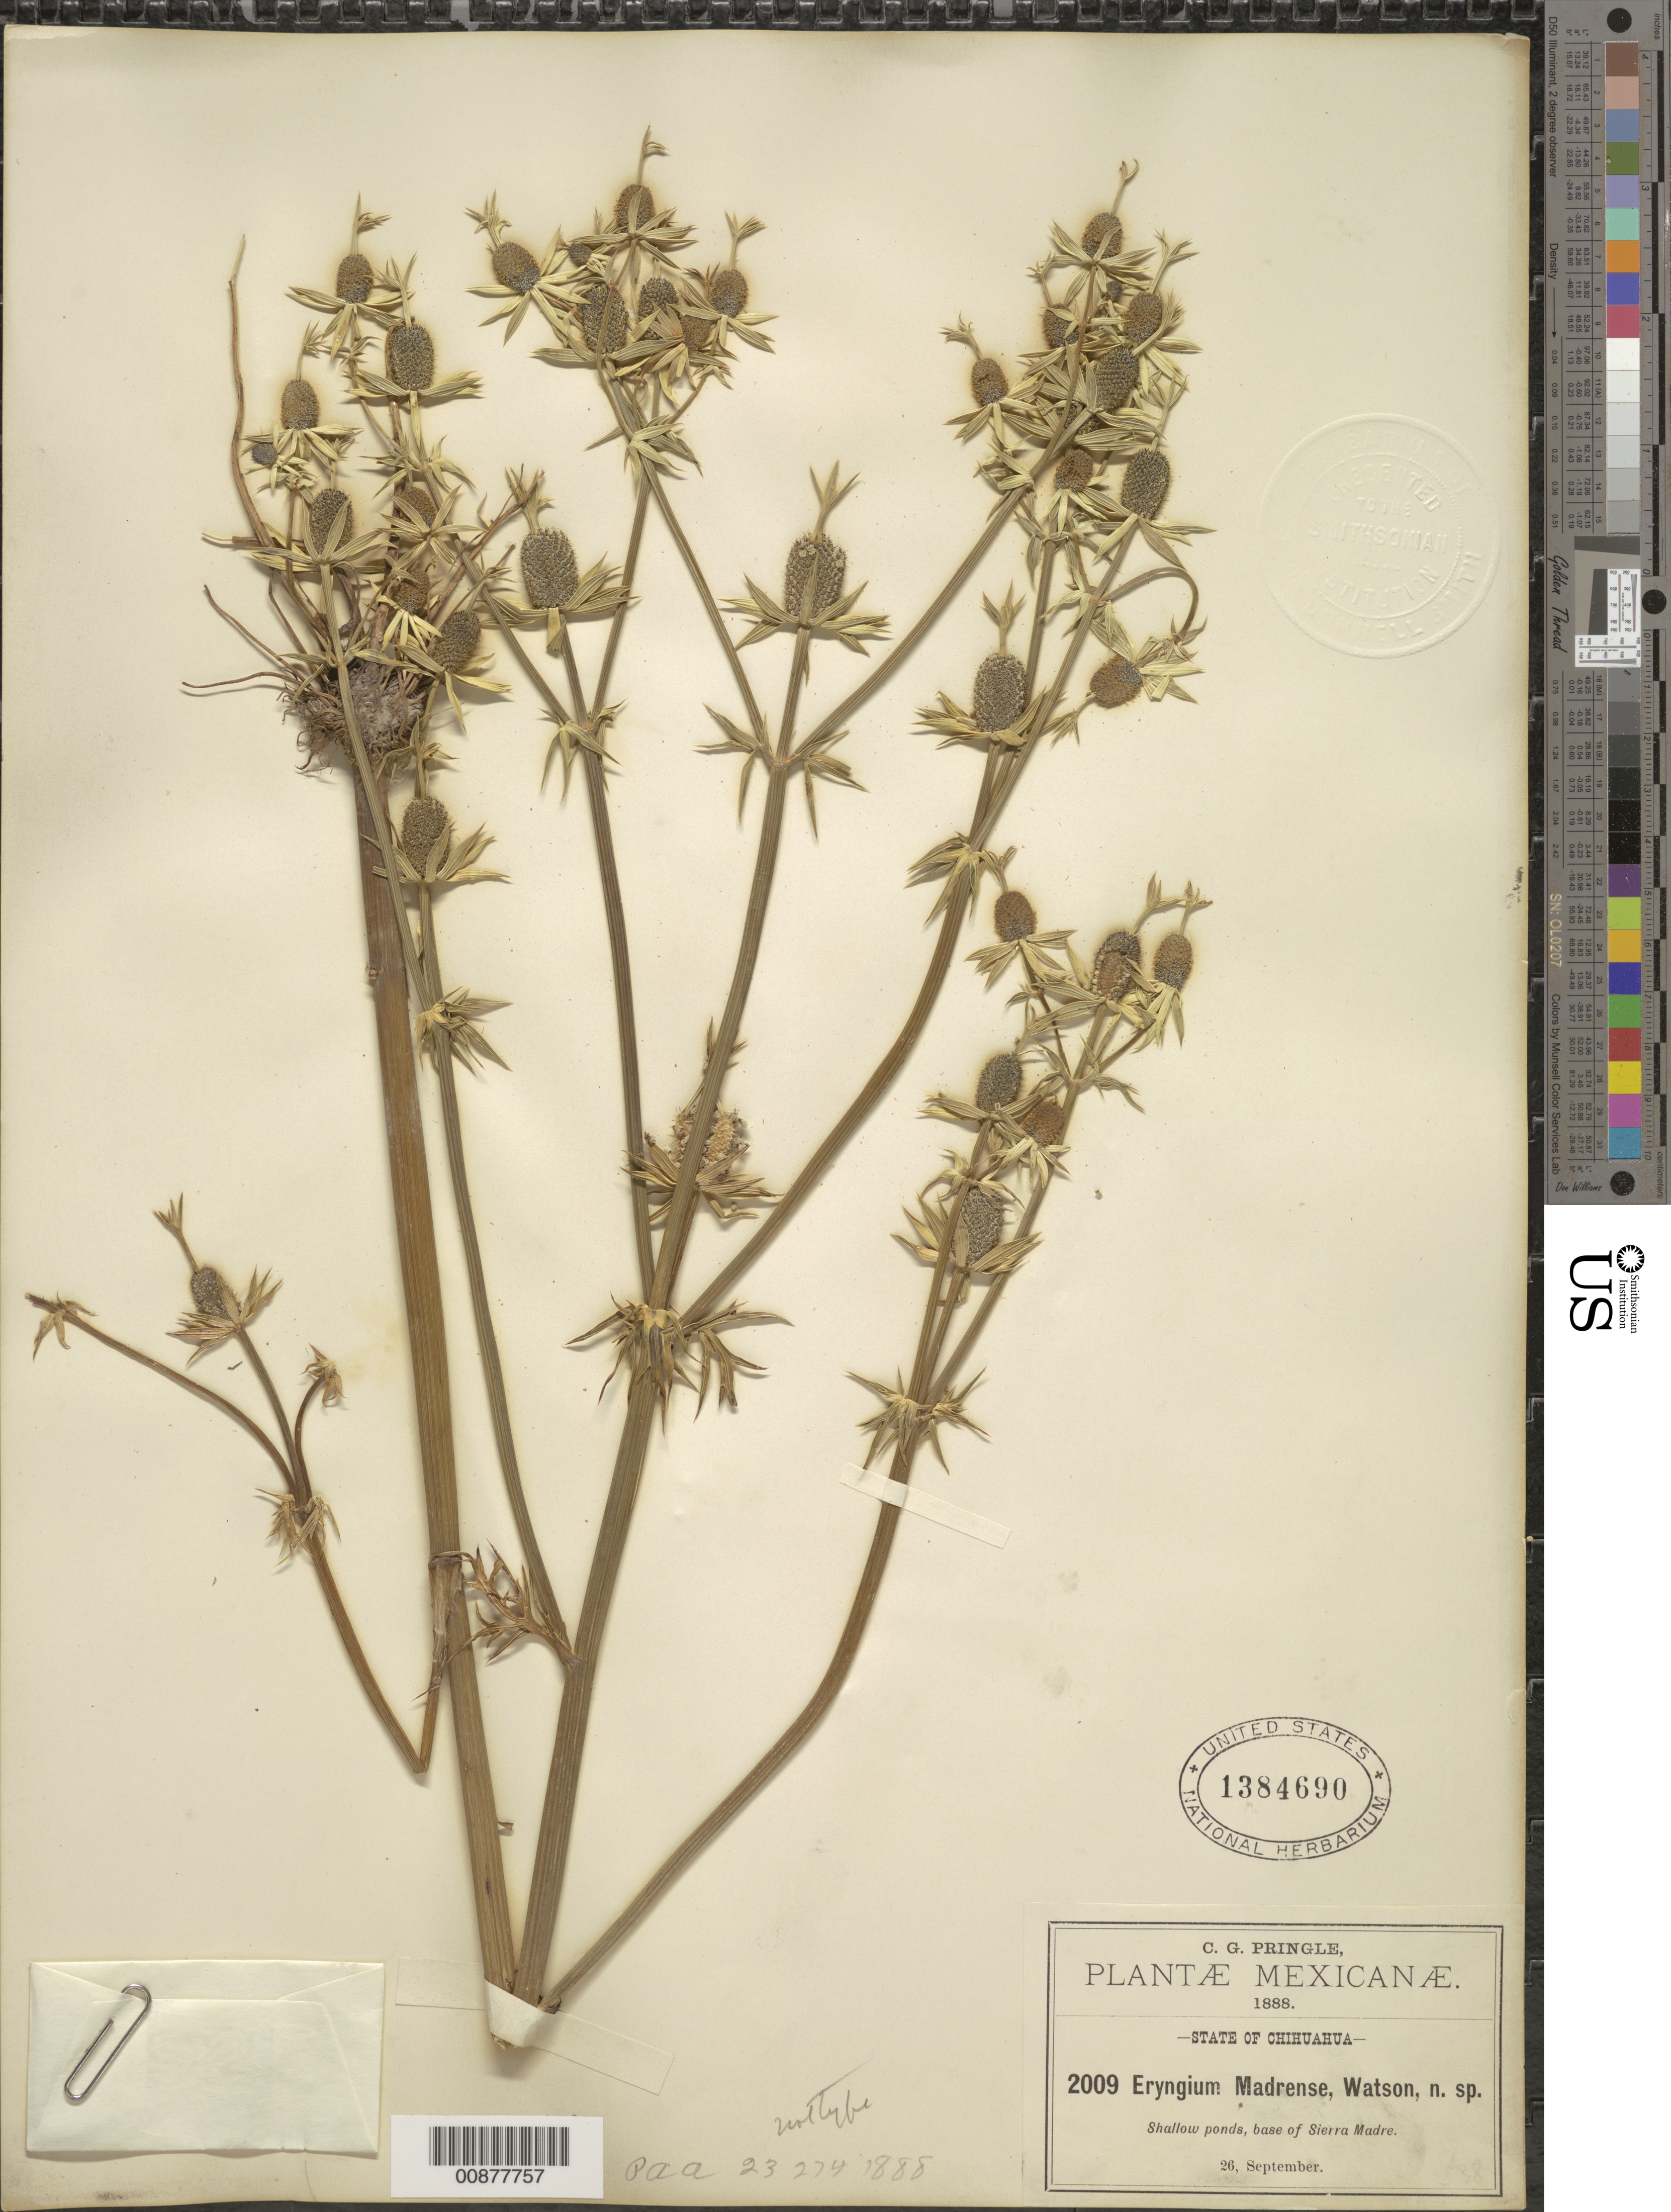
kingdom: Plantae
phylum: Tracheophyta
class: Magnoliopsida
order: Apiales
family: Apiaceae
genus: Eryngium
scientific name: Eryngium madrense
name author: S. Watson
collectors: C. G. Pringle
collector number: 2009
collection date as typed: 26 Sep 1888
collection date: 1888-09-26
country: Mexico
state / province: Chihuahua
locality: Base of Sierra Madre, Chihuahua.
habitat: Shallow ponds.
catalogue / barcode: US 1384690